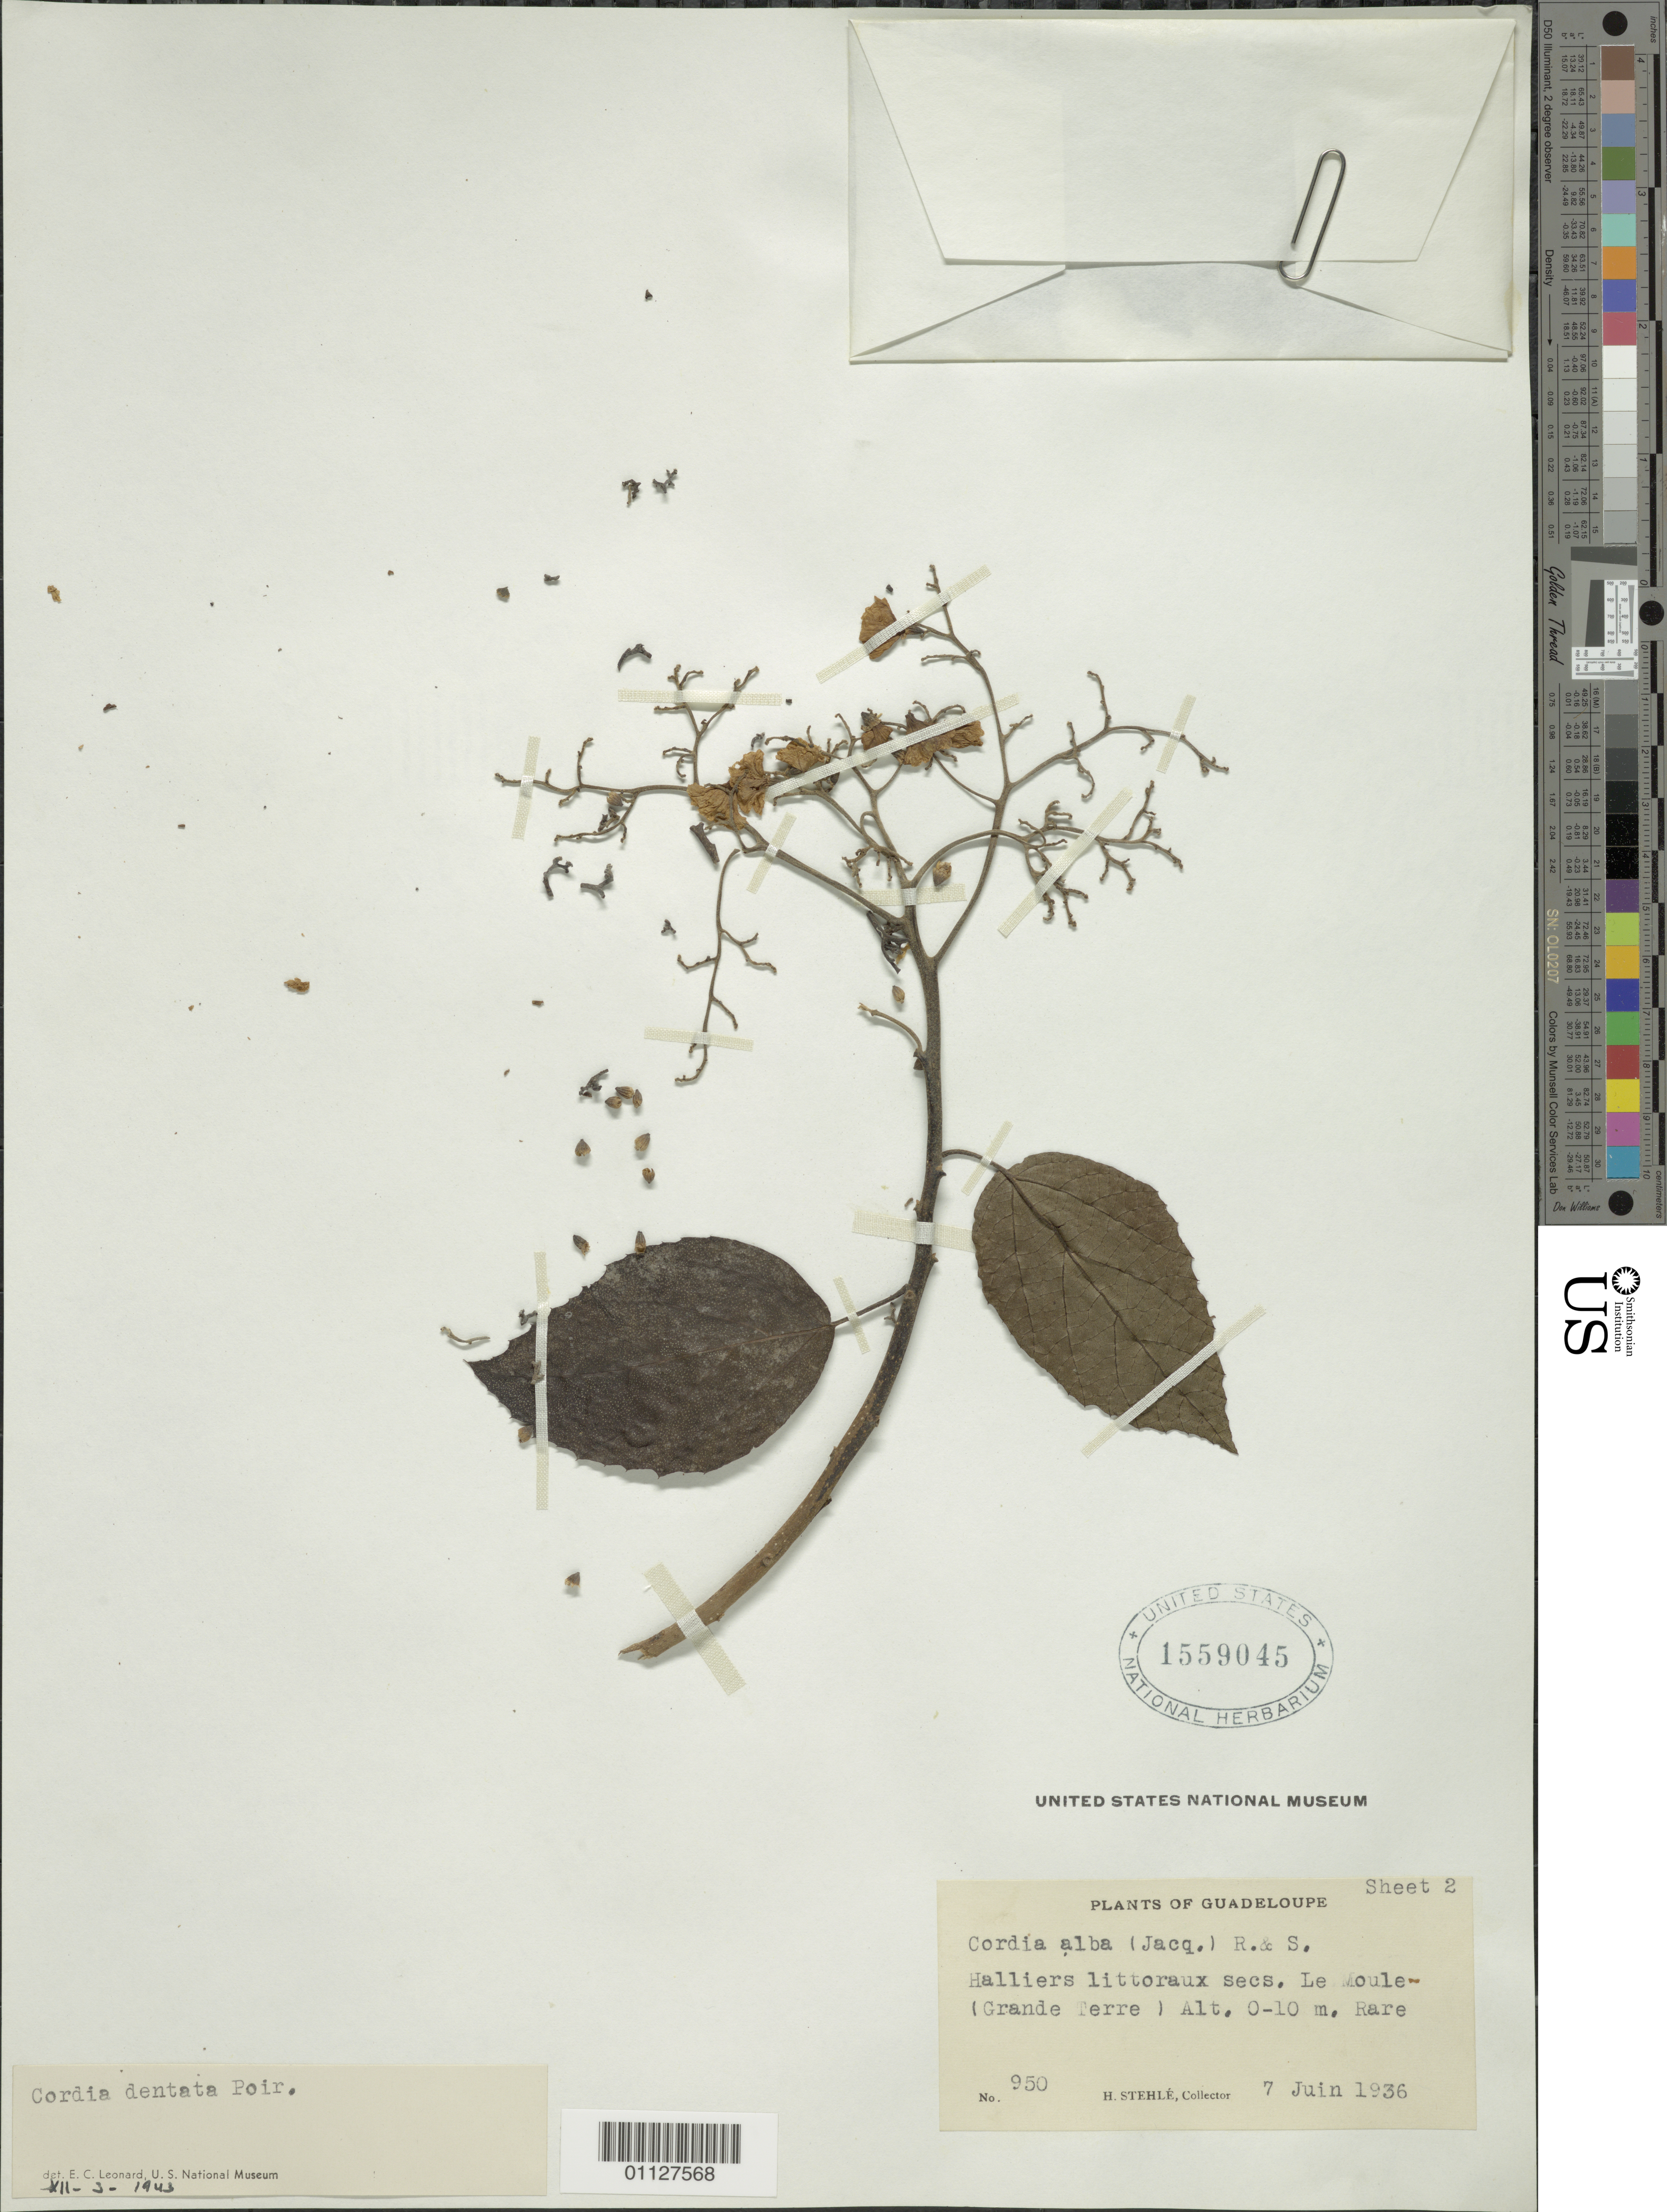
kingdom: Plantae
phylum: Tracheophyta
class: Magnoliopsida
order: Boraginales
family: Cordiaceae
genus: Cordia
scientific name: Cordia dentata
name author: Poir.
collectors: H. Stehlé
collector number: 950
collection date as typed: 07 Jun 1936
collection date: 1936-06-07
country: Guadeloupe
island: Grande Terre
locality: Halliers littoraux secs, Le Moule.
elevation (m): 0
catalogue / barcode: US 1559045